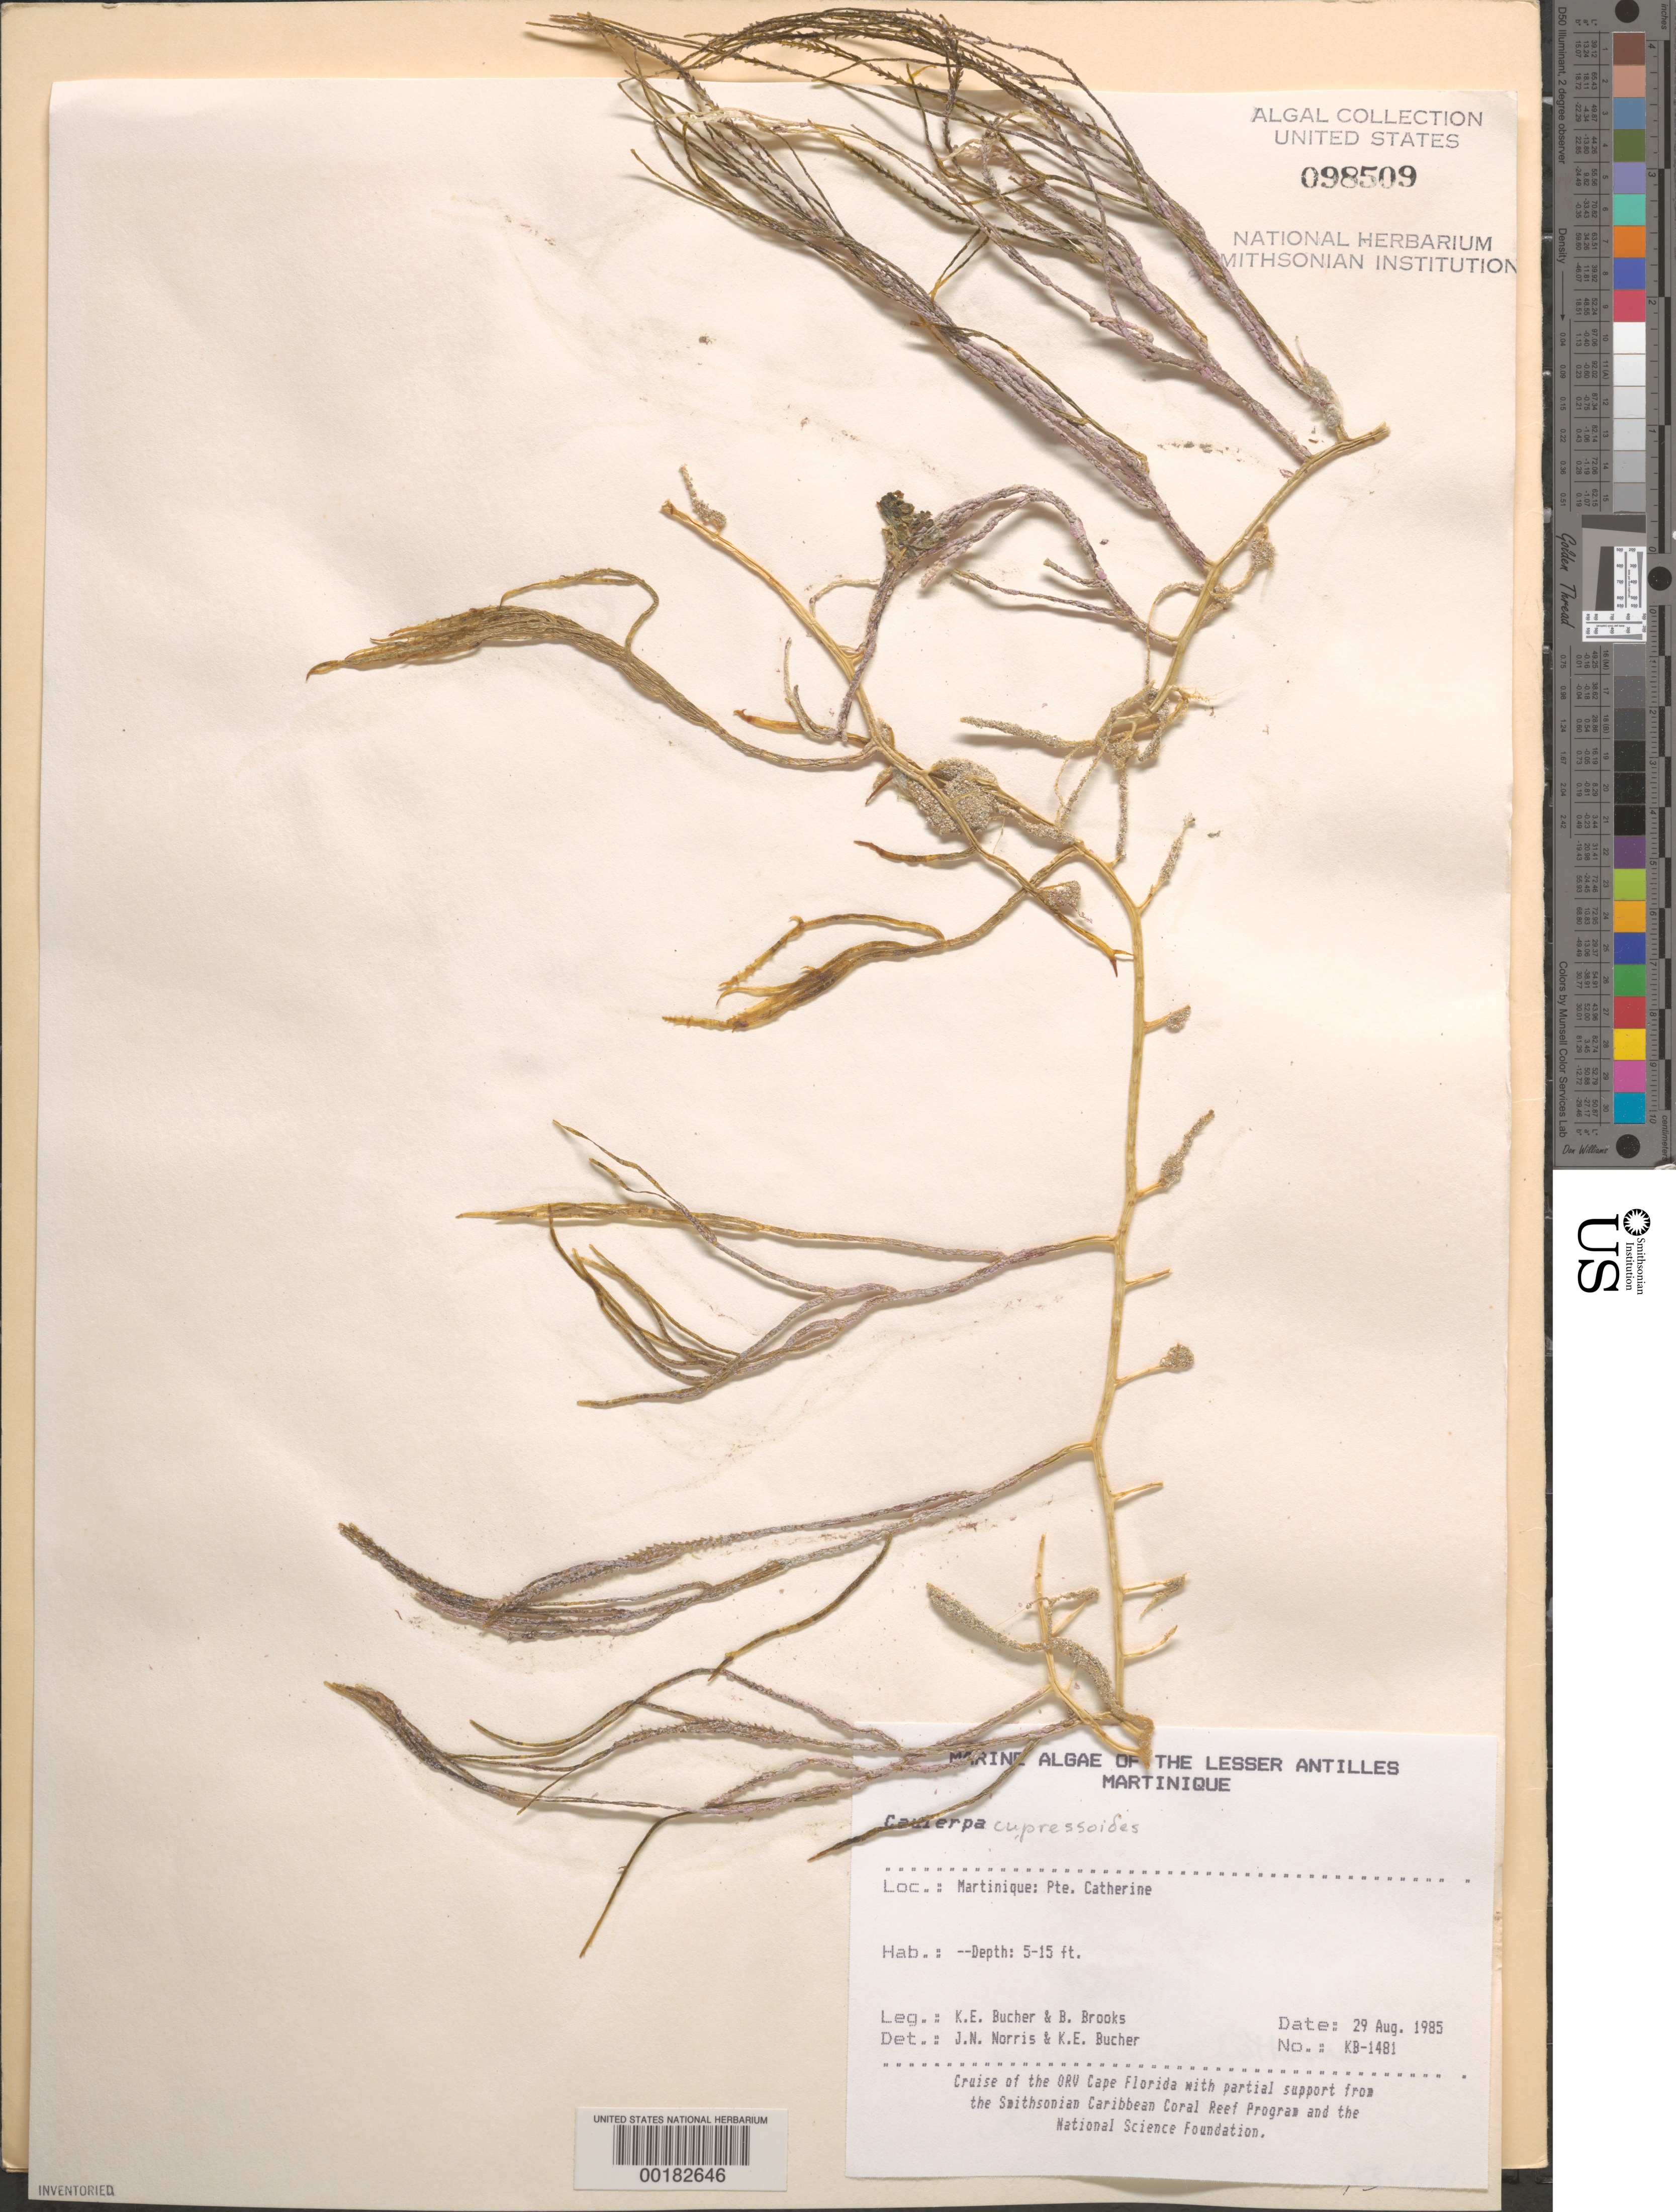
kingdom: Plantae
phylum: Chlorophyta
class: Ulvophyceae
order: Bryopsidales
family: Caulerpaceae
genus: Caulerpa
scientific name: Caulerpa cupressoides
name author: (Vahl) C. Agardh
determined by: Norris, J. N.; Bucher, K. E.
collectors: K. E. Bucher & B. Brooks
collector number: Kb-1481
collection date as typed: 29 Aug 1985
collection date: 1985-08-29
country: Martinique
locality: Pointe Catherine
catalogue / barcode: US 98509